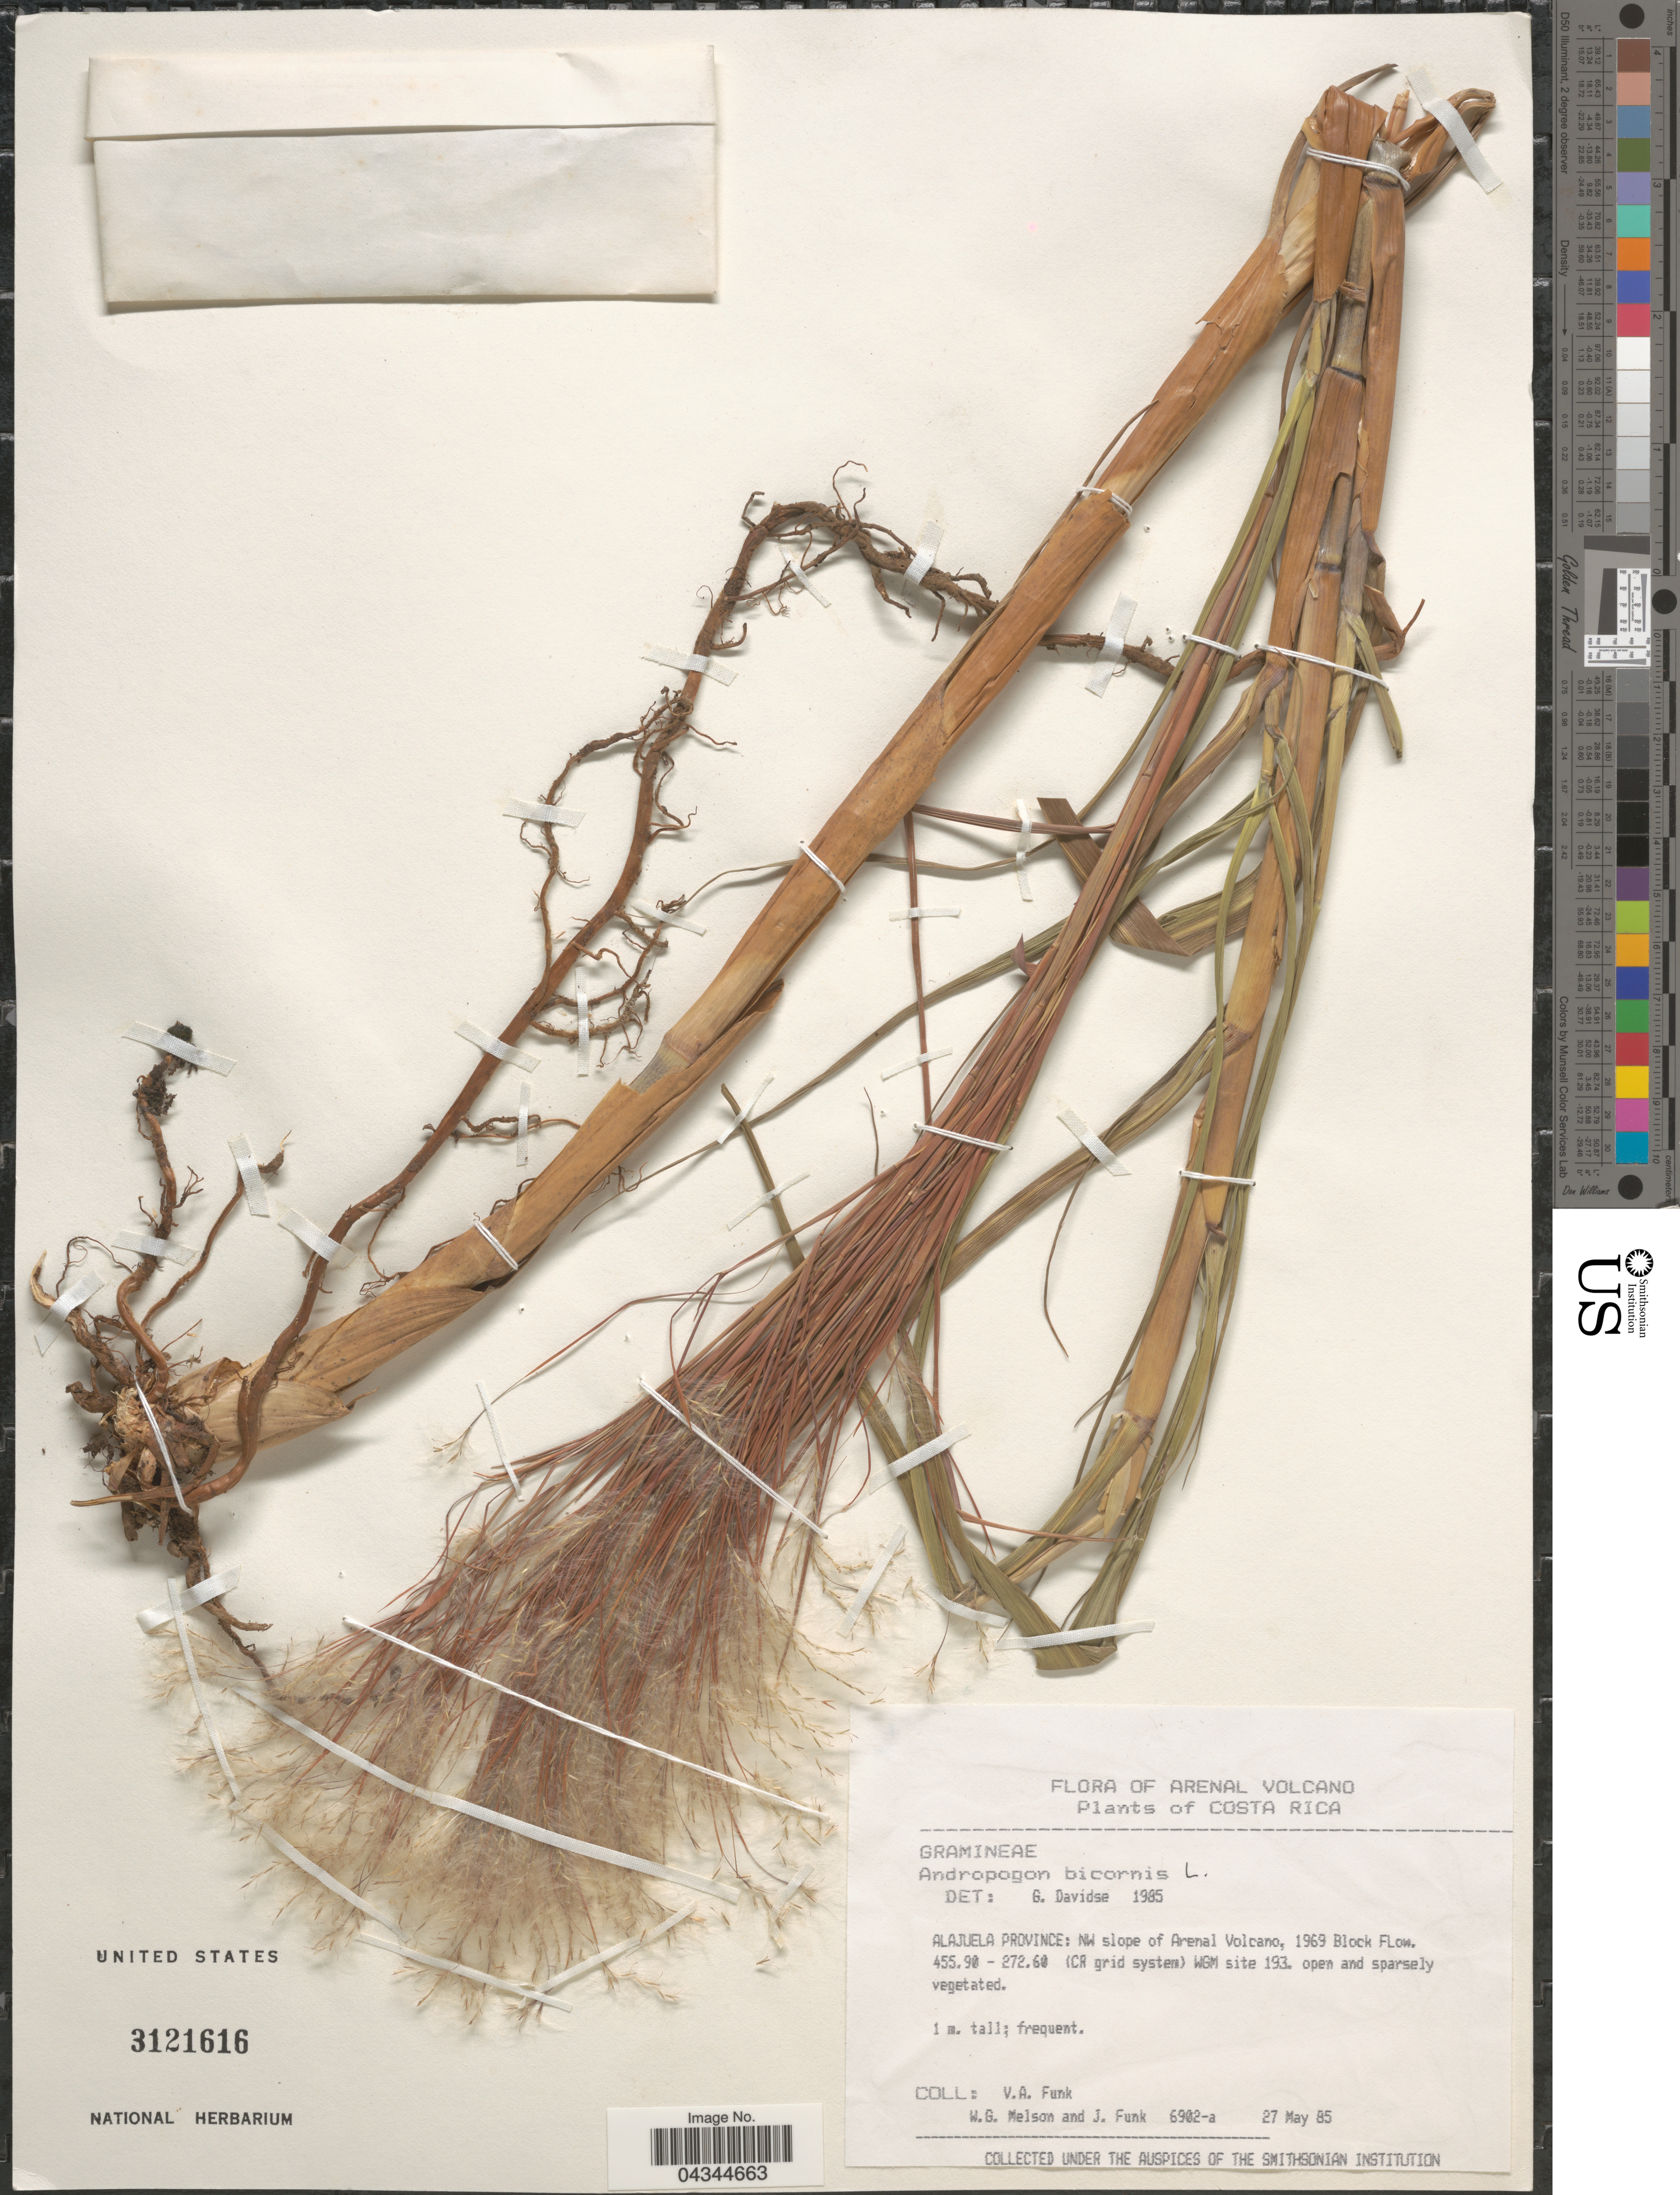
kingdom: Plantae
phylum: Tracheophyta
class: Liliopsida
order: Poales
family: Poaceae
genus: Andropogon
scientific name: Andropogon bicornis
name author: L.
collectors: V. Funk, W. Melson & J. Funk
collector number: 6902-a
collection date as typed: Transcribed d/m/y: 27/5/85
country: Costa Rica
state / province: Alajuela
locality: Arenal Volcano. NW slope of Arenal Volcano, 1969 Block Flow. 455.90 - 272.60 (CR grid system) WGM site 193.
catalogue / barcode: US 3121616